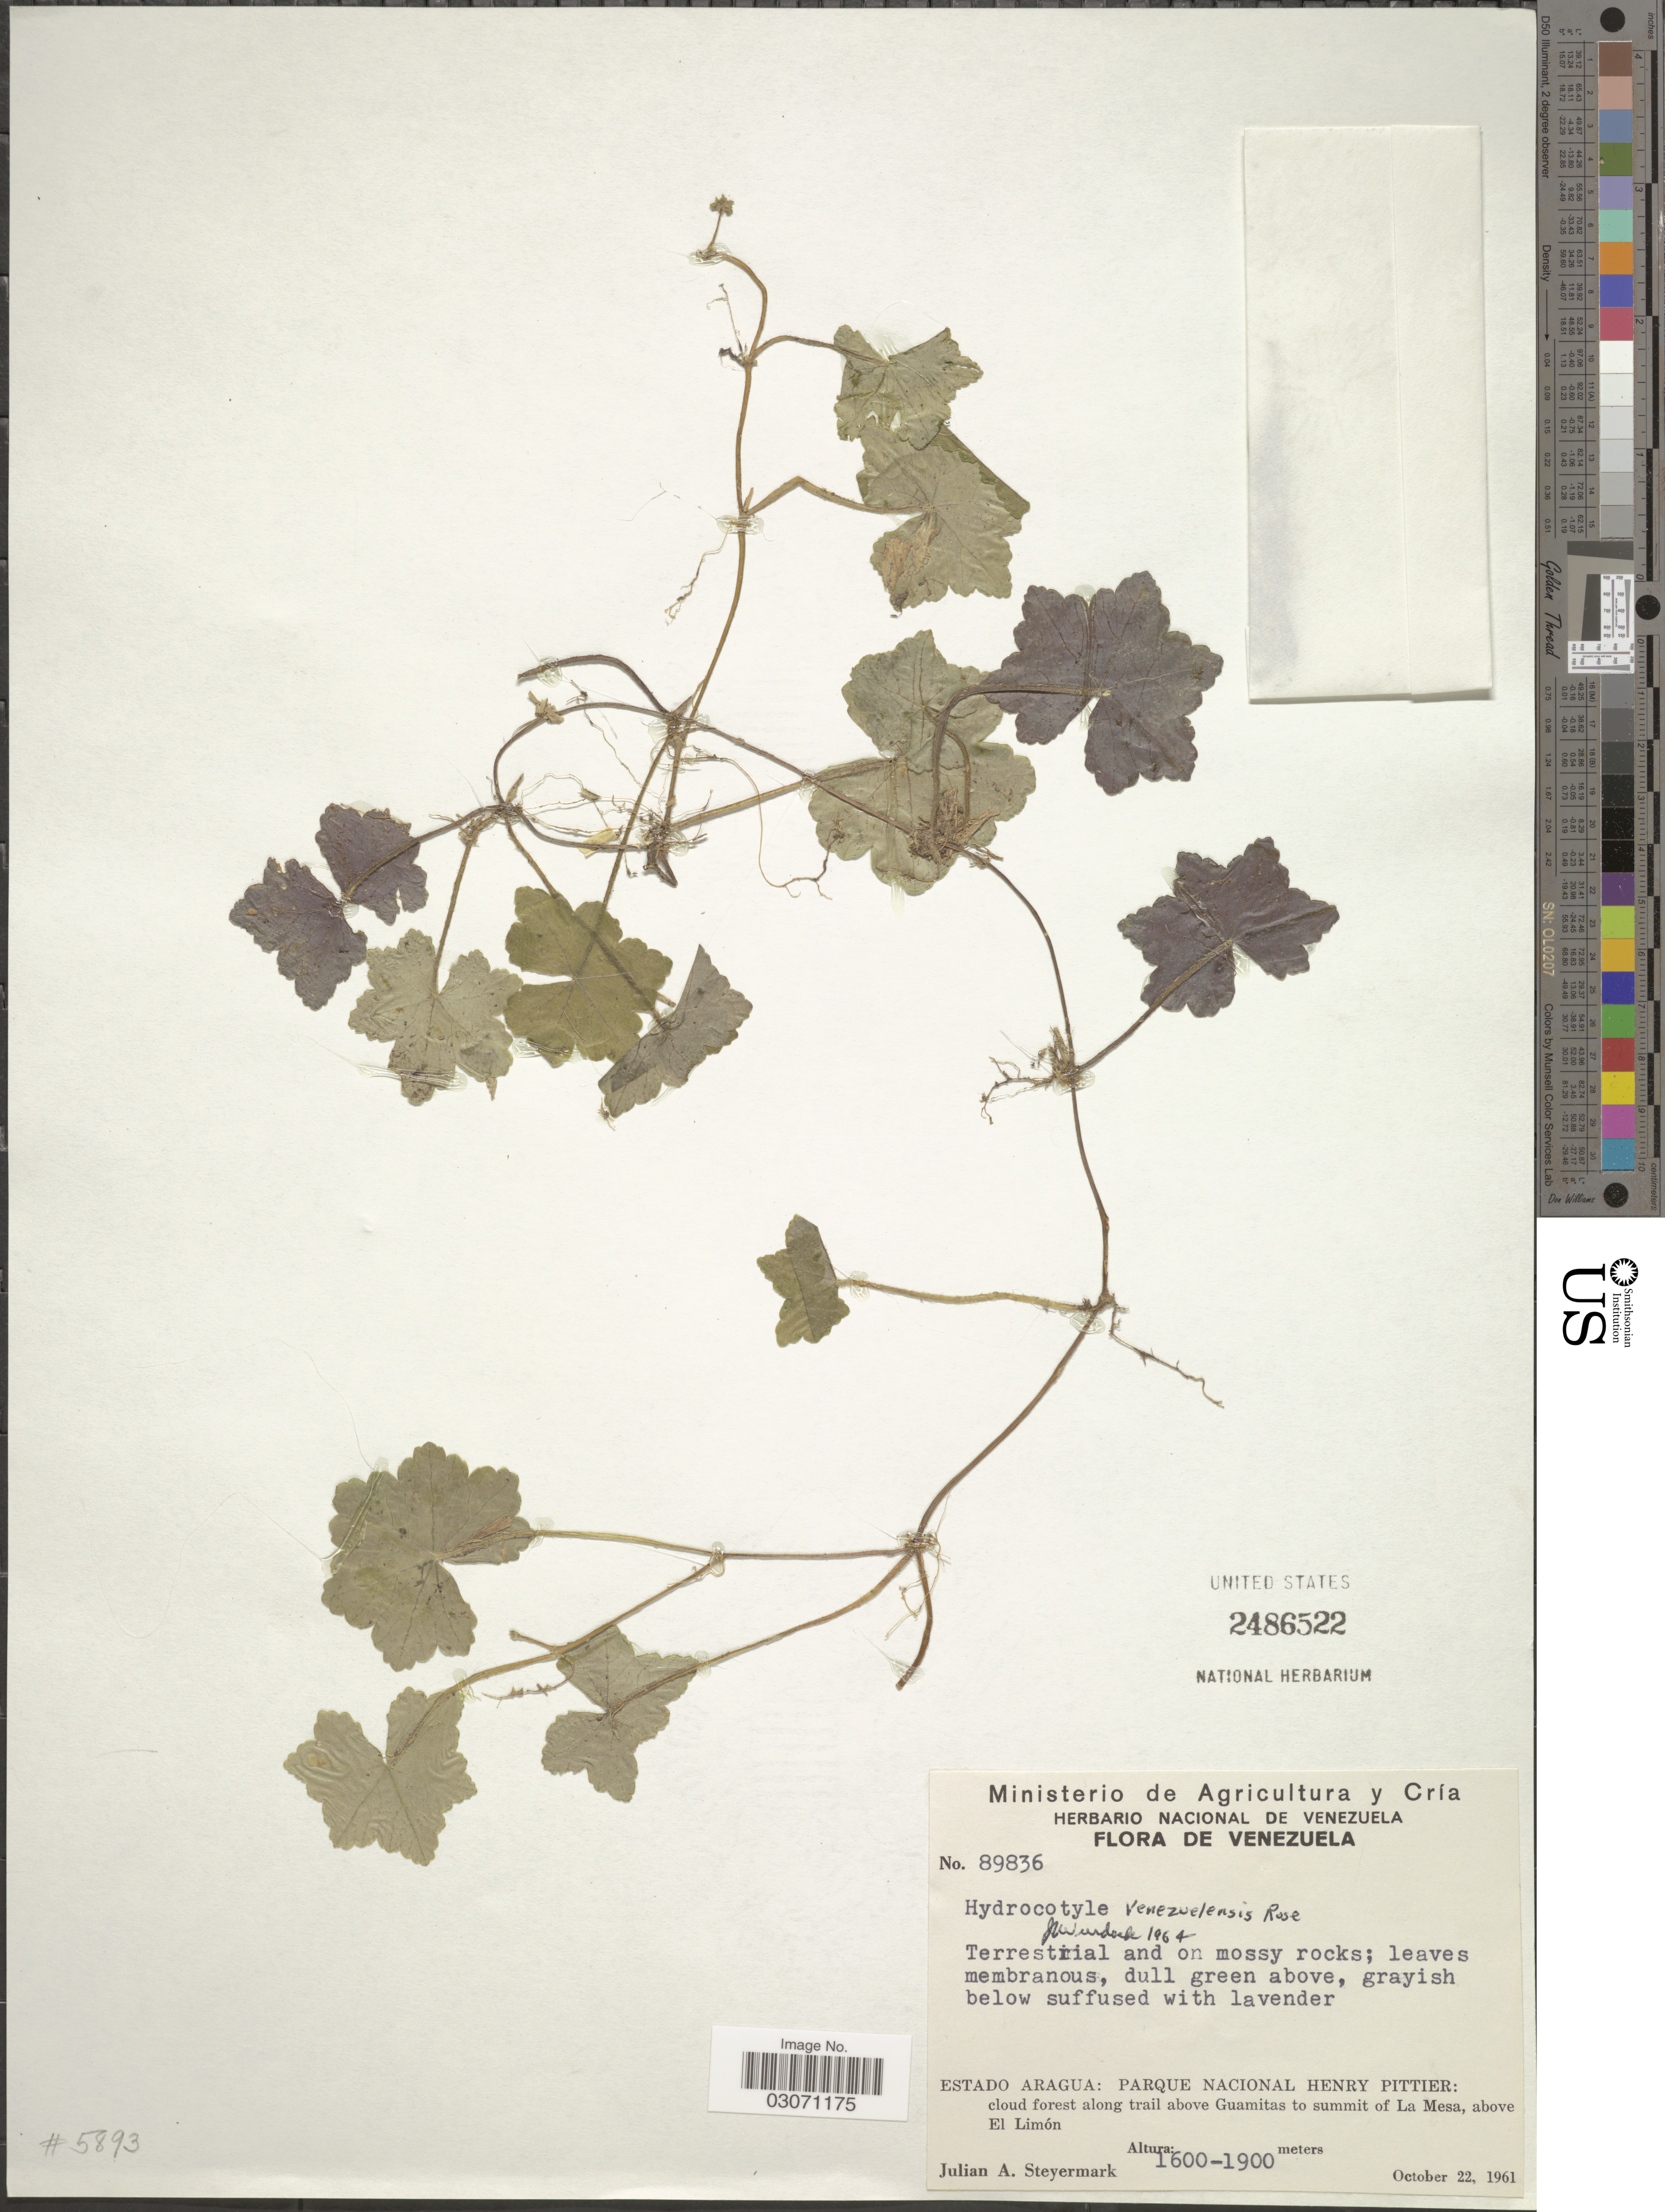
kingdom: Plantae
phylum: Tracheophyta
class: Magnoliopsida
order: Apiales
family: Araliaceae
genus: Hydrocotyle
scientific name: Hydrocotyle venezuelensis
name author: Rose ex Mathias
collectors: J. Steyermark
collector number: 89836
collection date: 1961-10-22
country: Venezuela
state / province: Aragua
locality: Parque Nacional Henry Pittier: cloud forest along trail above Guamitas to summit of La Mesa, above El Limón.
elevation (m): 1600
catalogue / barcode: US 2486522